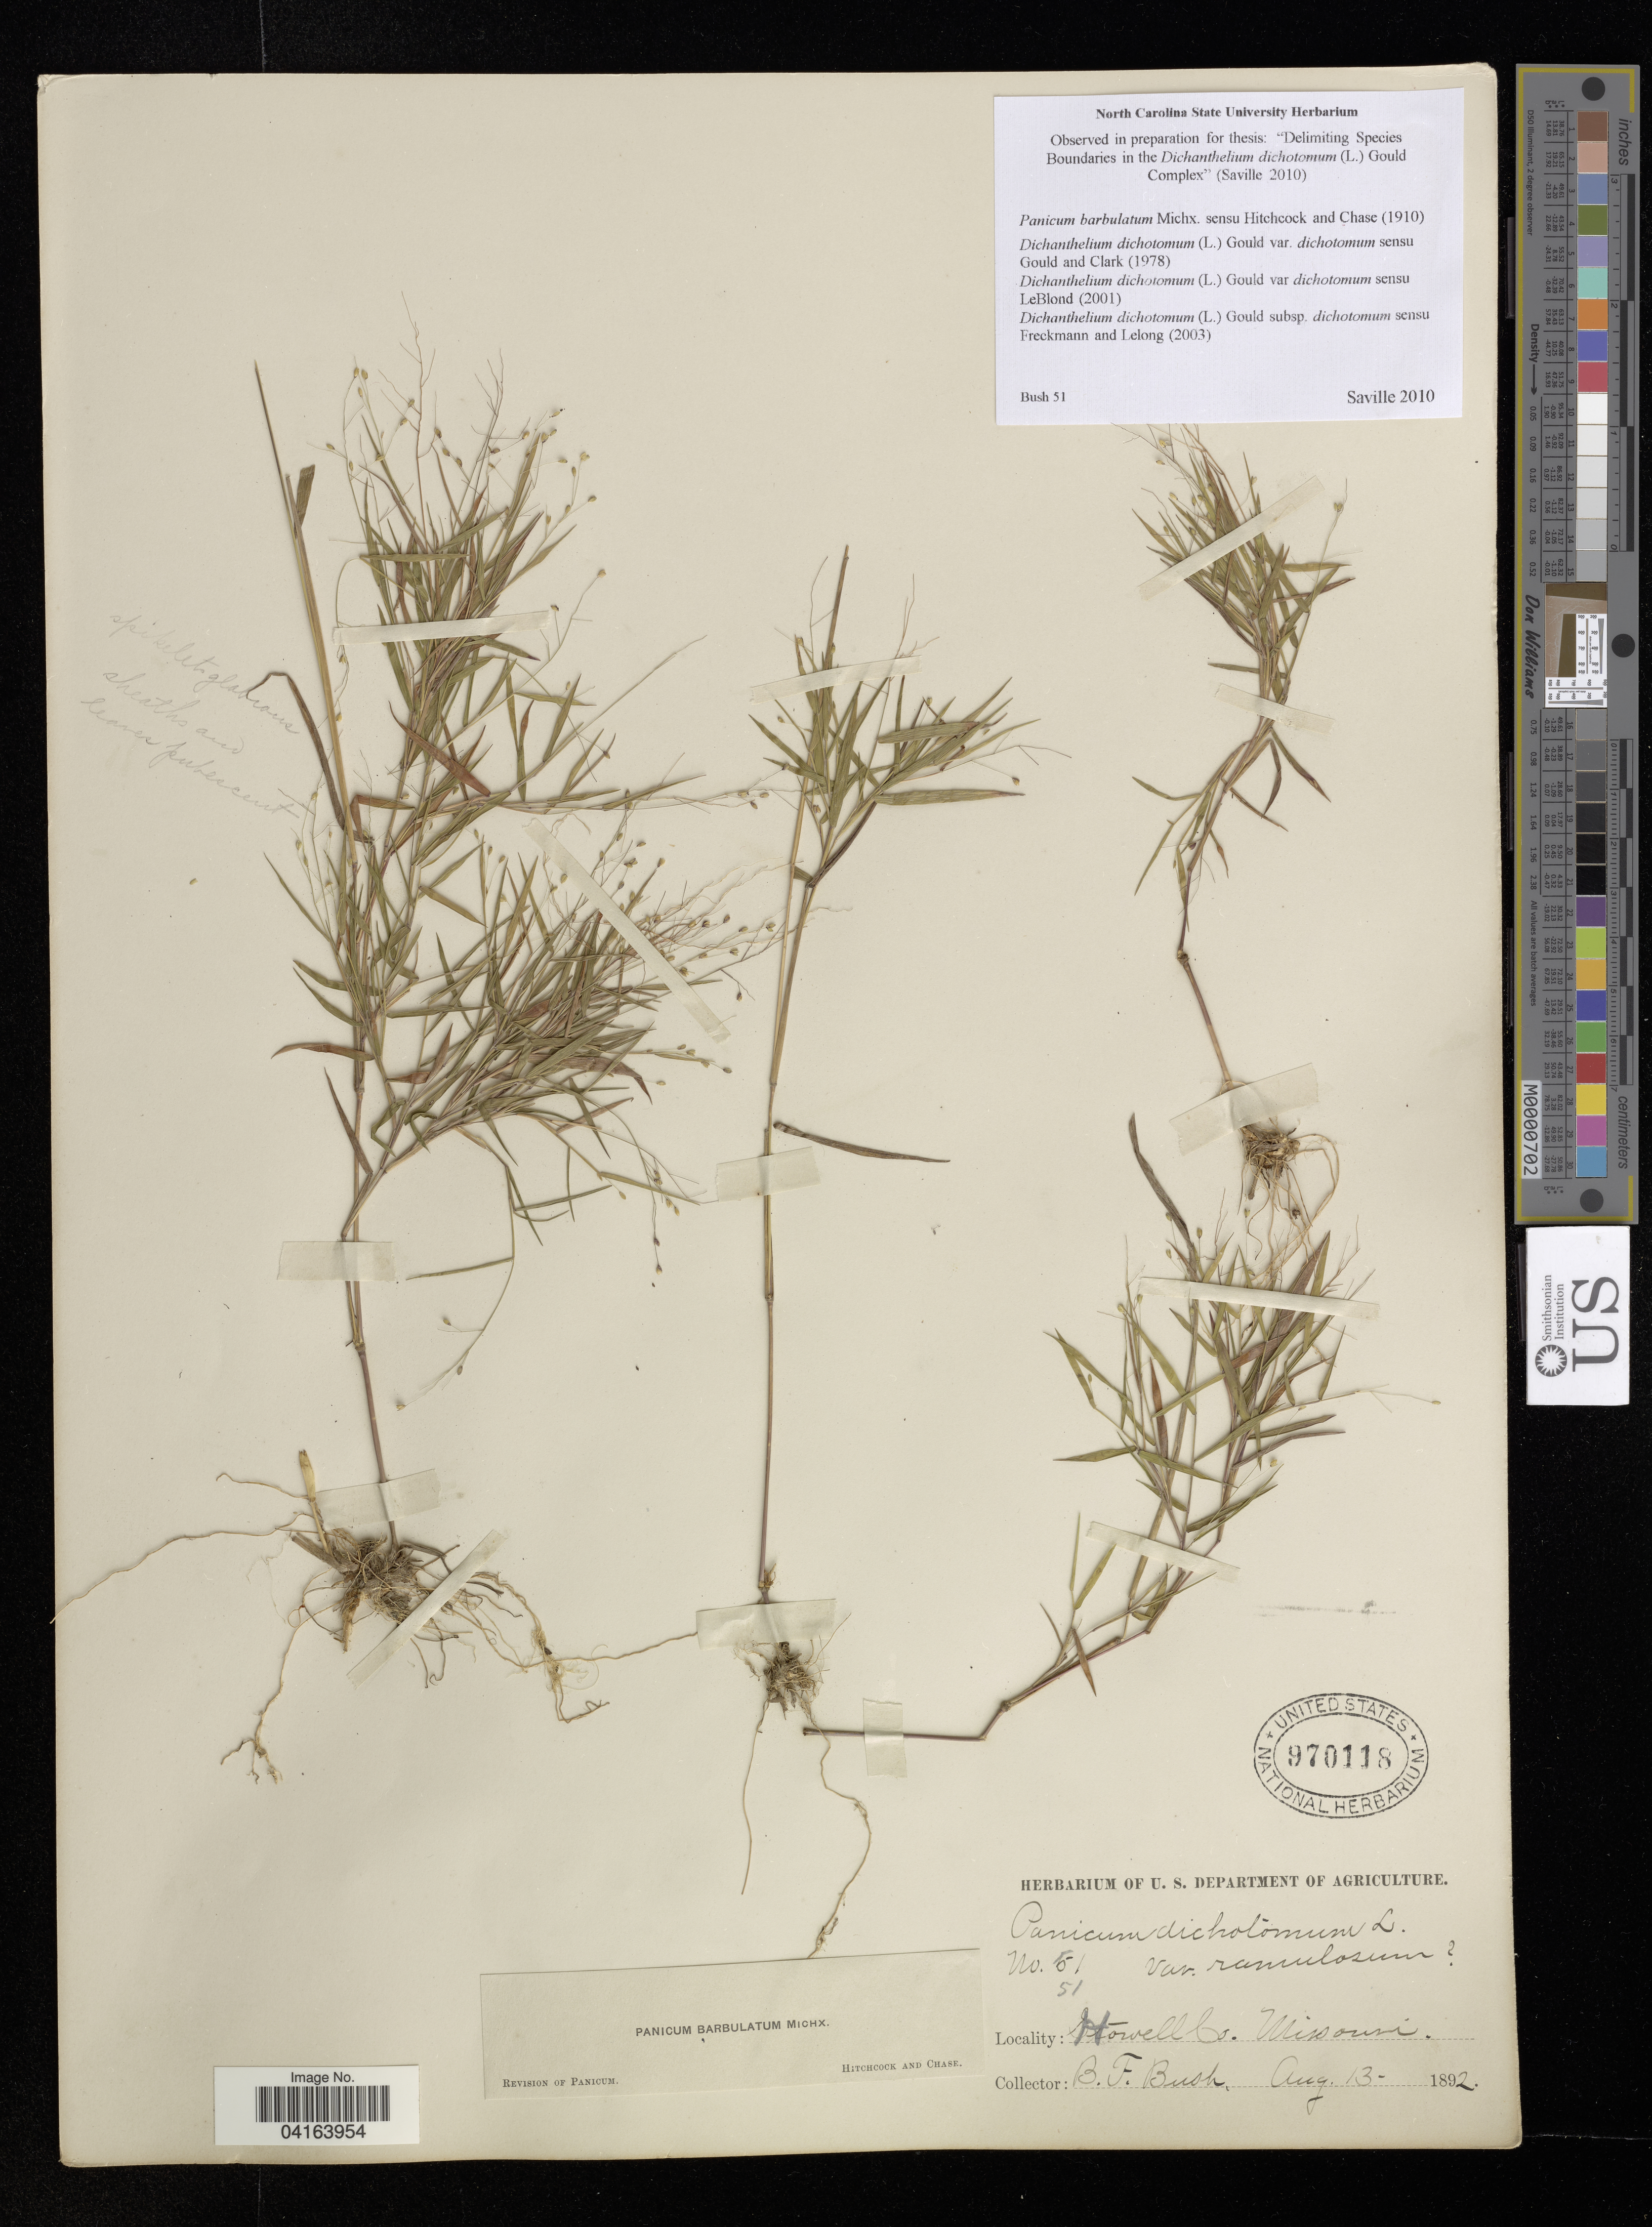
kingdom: Plantae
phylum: Tracheophyta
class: Liliopsida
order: Poales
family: Poaceae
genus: Dichanthelium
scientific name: Dichanthelium dichotomum subsp. dichotomum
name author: Gould & Clark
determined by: Saville, A. C., (NCSC), North Carolina State University (UNITED STATES)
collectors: B. F. Bush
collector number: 51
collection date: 1892-08-13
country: United States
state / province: Missouri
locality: Howell Co.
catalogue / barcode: US 970118